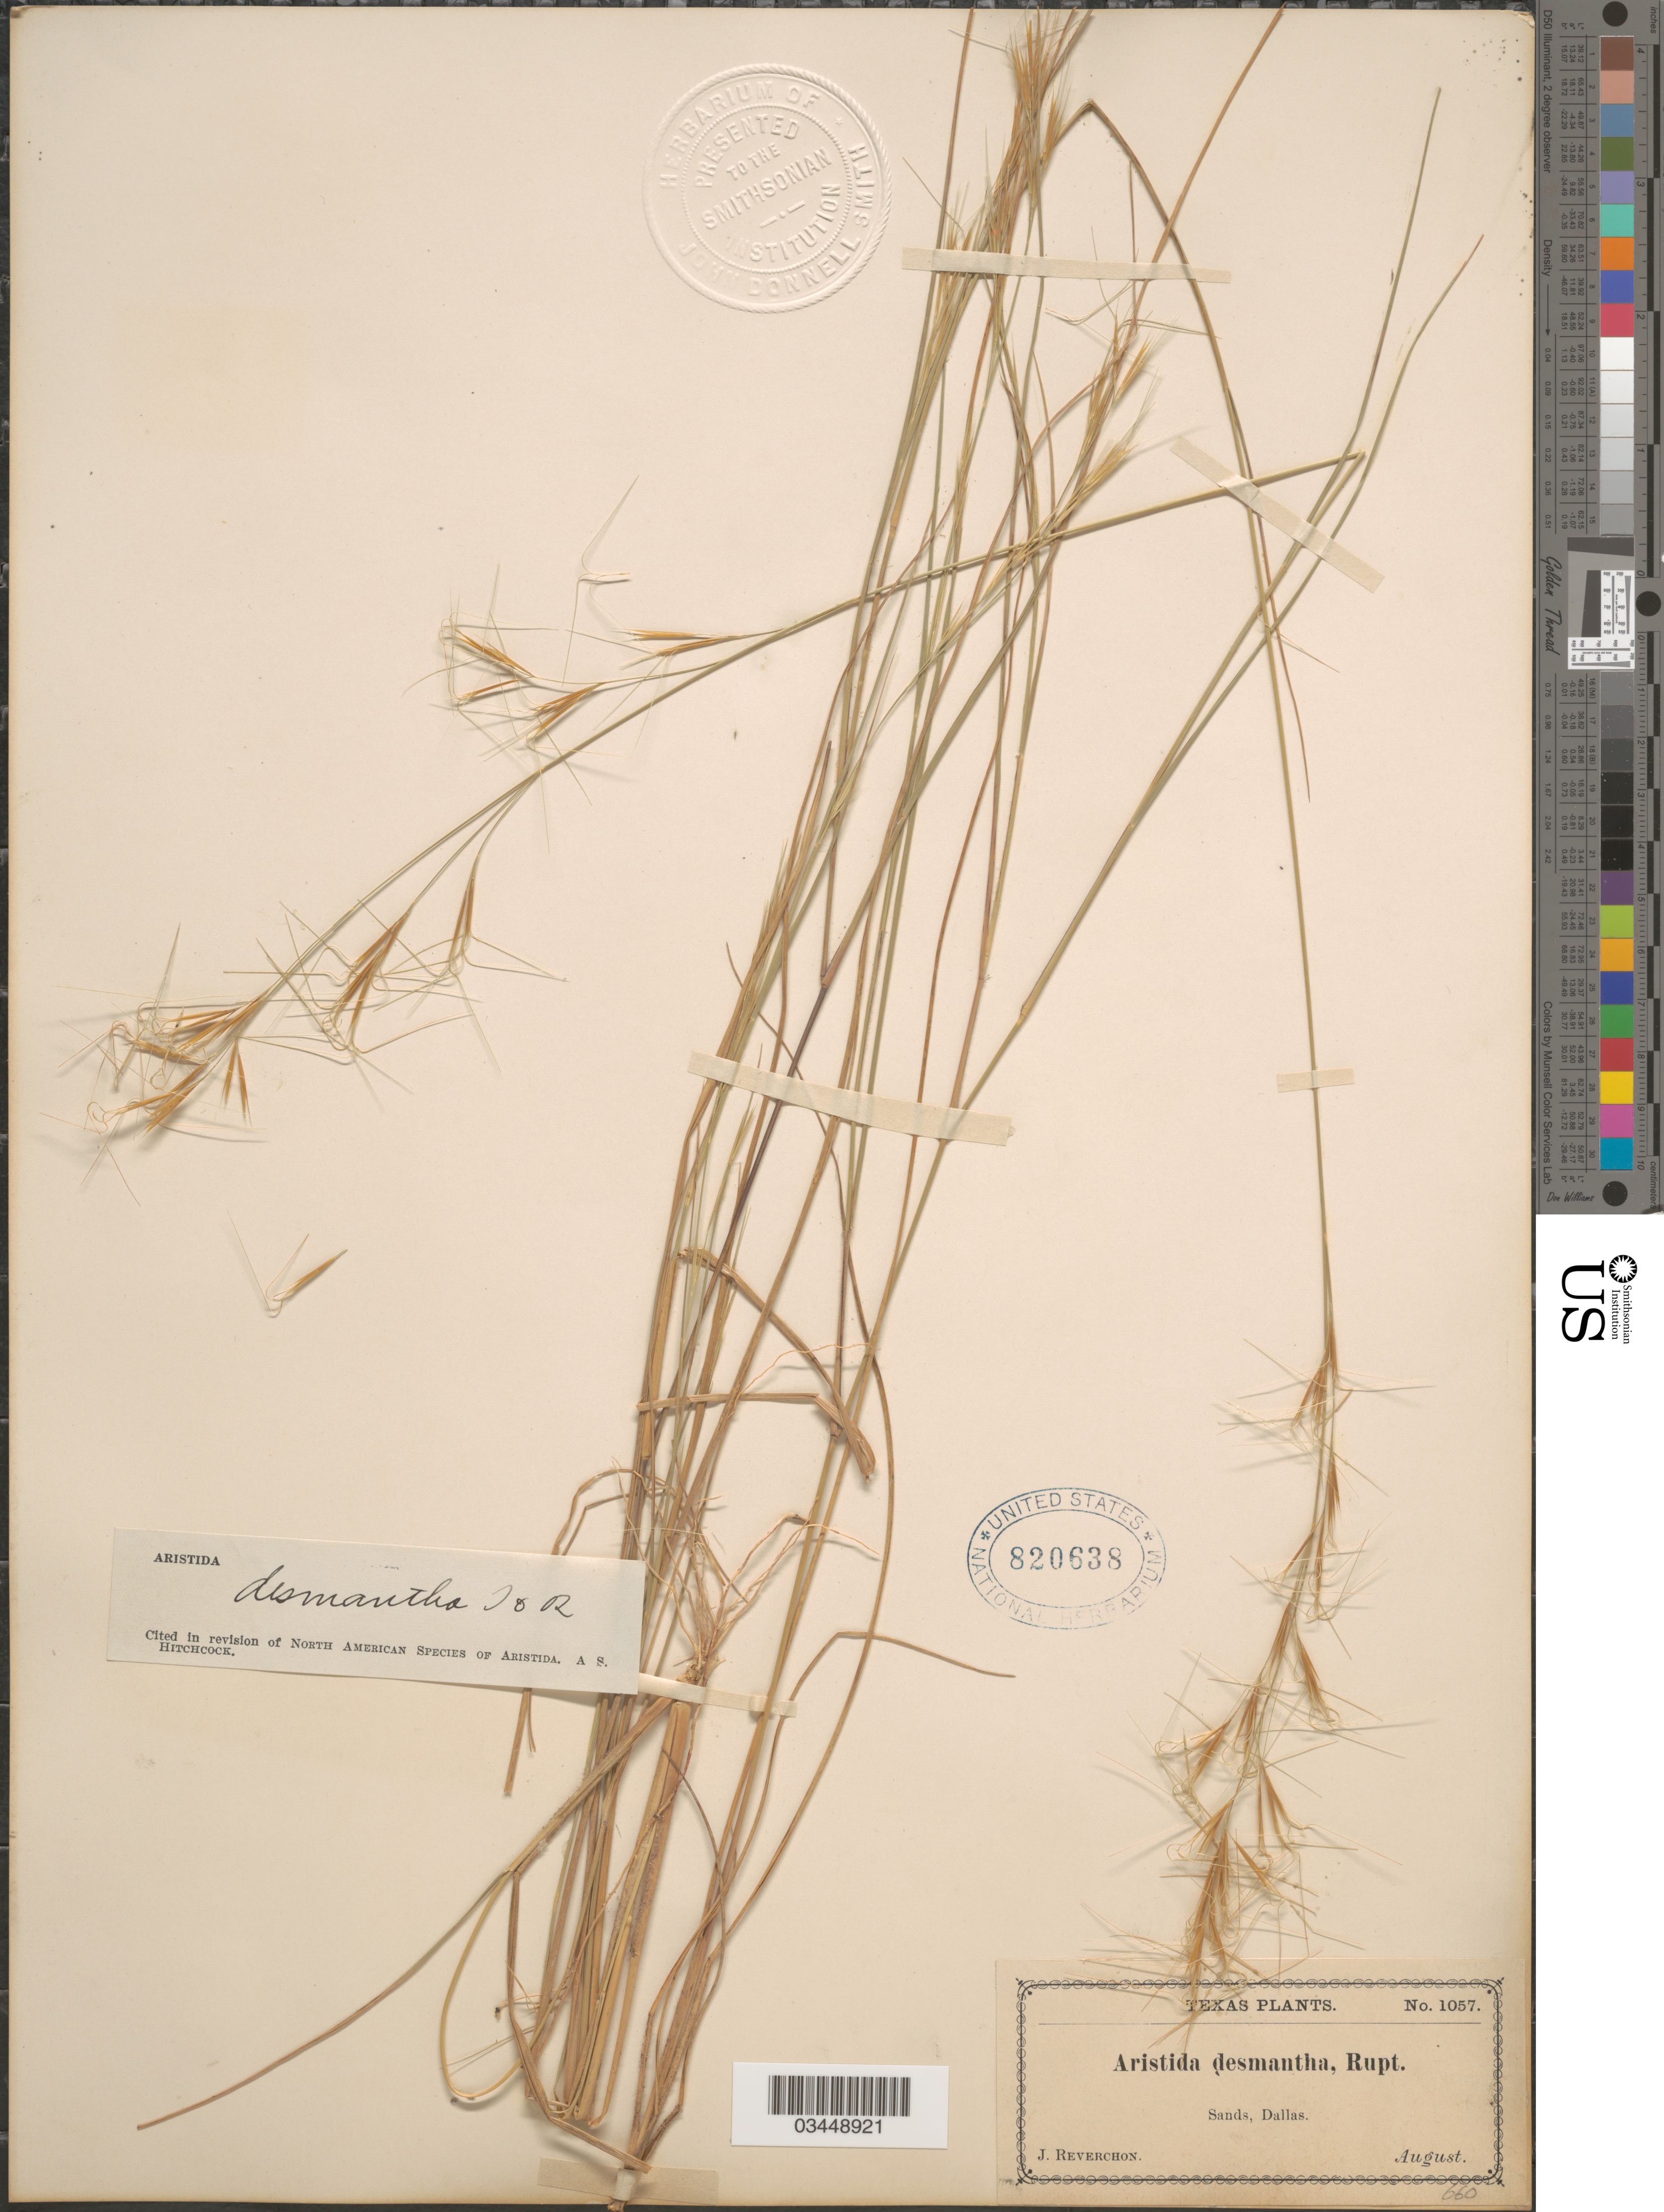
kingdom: Plantae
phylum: Tracheophyta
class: Liliopsida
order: Poales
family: Poaceae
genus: Aristida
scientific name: Aristida desmantha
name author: Trin. & Rupr.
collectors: J. Reverchon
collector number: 1057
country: United States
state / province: Texas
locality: Sands, Dallas.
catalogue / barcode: US 820638